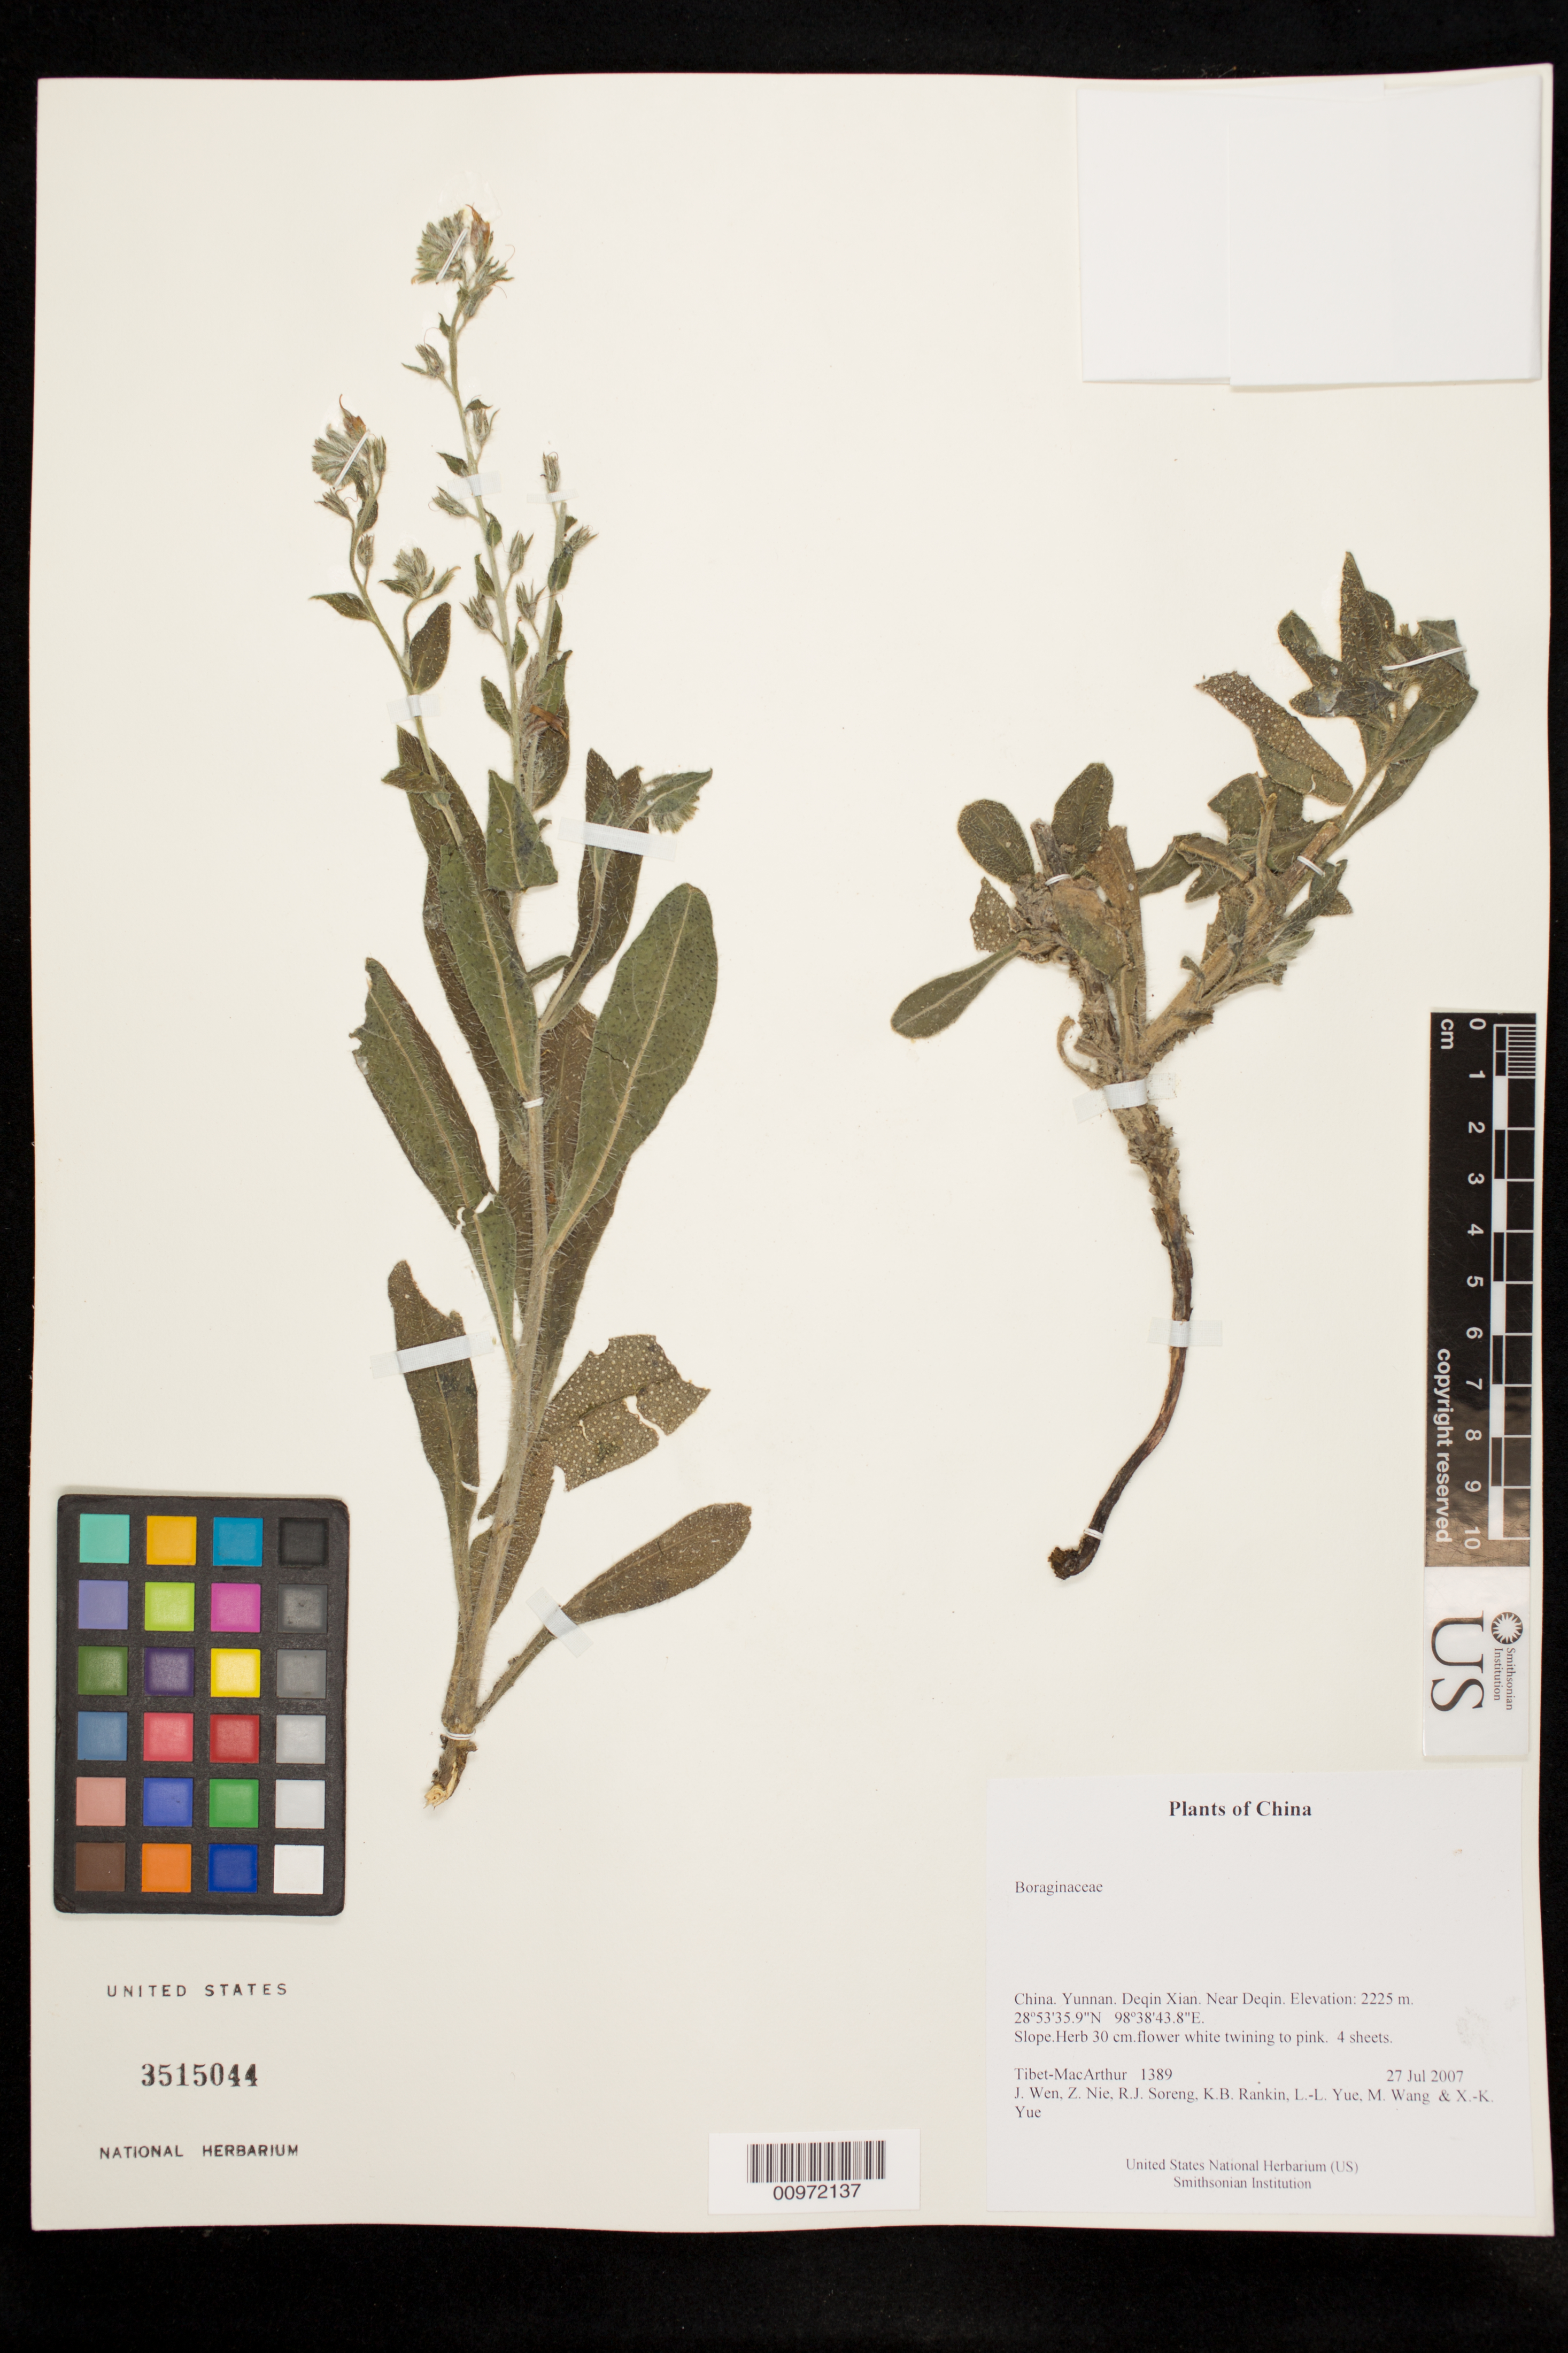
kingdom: Plantae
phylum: Tracheophyta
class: Magnoliopsida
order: Boraginales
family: Boraginaceae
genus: Onosma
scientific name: Onosma exsertum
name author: Hemsl.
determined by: Weigend, M.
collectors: Tibet-MacArthur, J. Wen, Z. Nie, R. J. Soreng, K. Rankin, L. Yue, M. Wang & X. Yue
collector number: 1389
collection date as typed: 27 Jul 2007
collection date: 2007-07-27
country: China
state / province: Yunnan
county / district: Deqin Xian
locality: Near Deqin.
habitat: Slope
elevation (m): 2225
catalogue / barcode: US 3515044